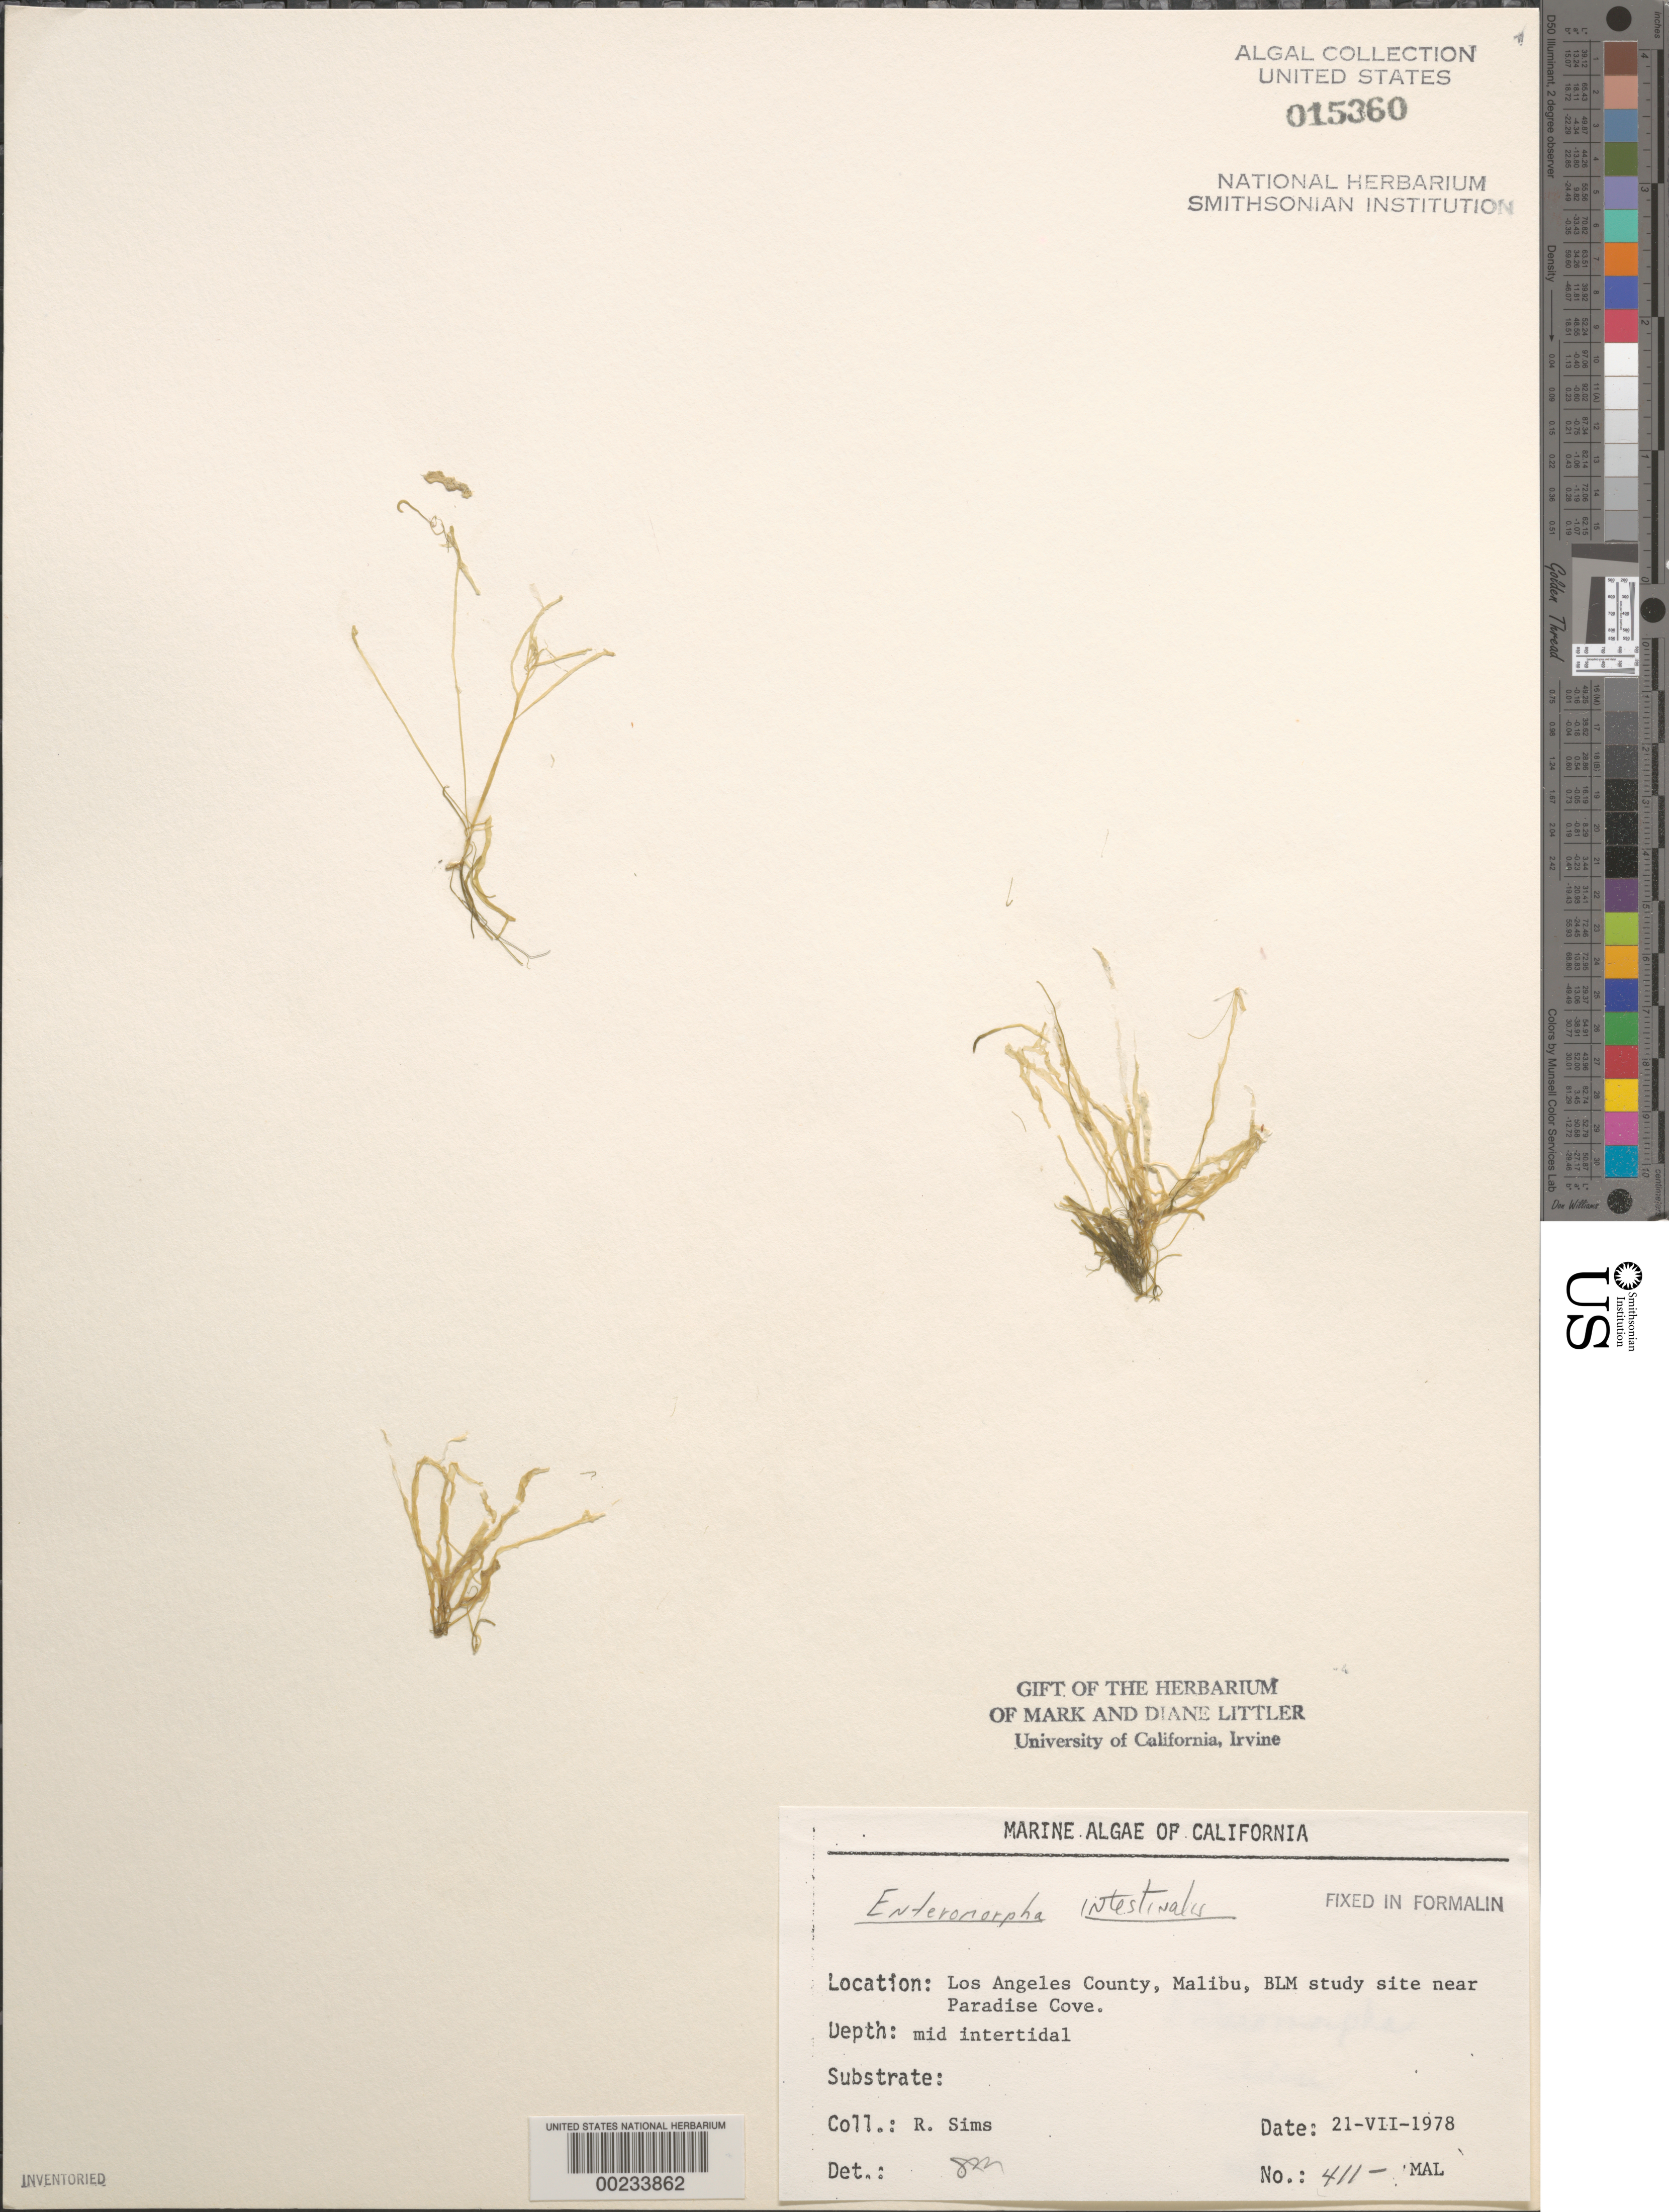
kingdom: Plantae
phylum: Chlorophyta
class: Ulvophyceae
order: Ulvales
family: Ulvaceae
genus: Ulva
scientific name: Ulva intestinalis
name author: L.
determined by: Algae name updating Project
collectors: R. H. Sims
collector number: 411-MAL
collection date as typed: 21 Jul 1978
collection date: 1978-07-21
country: United States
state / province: California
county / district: Los Angeles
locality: Malibu, near Paradise Cove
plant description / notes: BLM-SOCALBIGHT Rocky Intertidal Survey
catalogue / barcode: US 15360